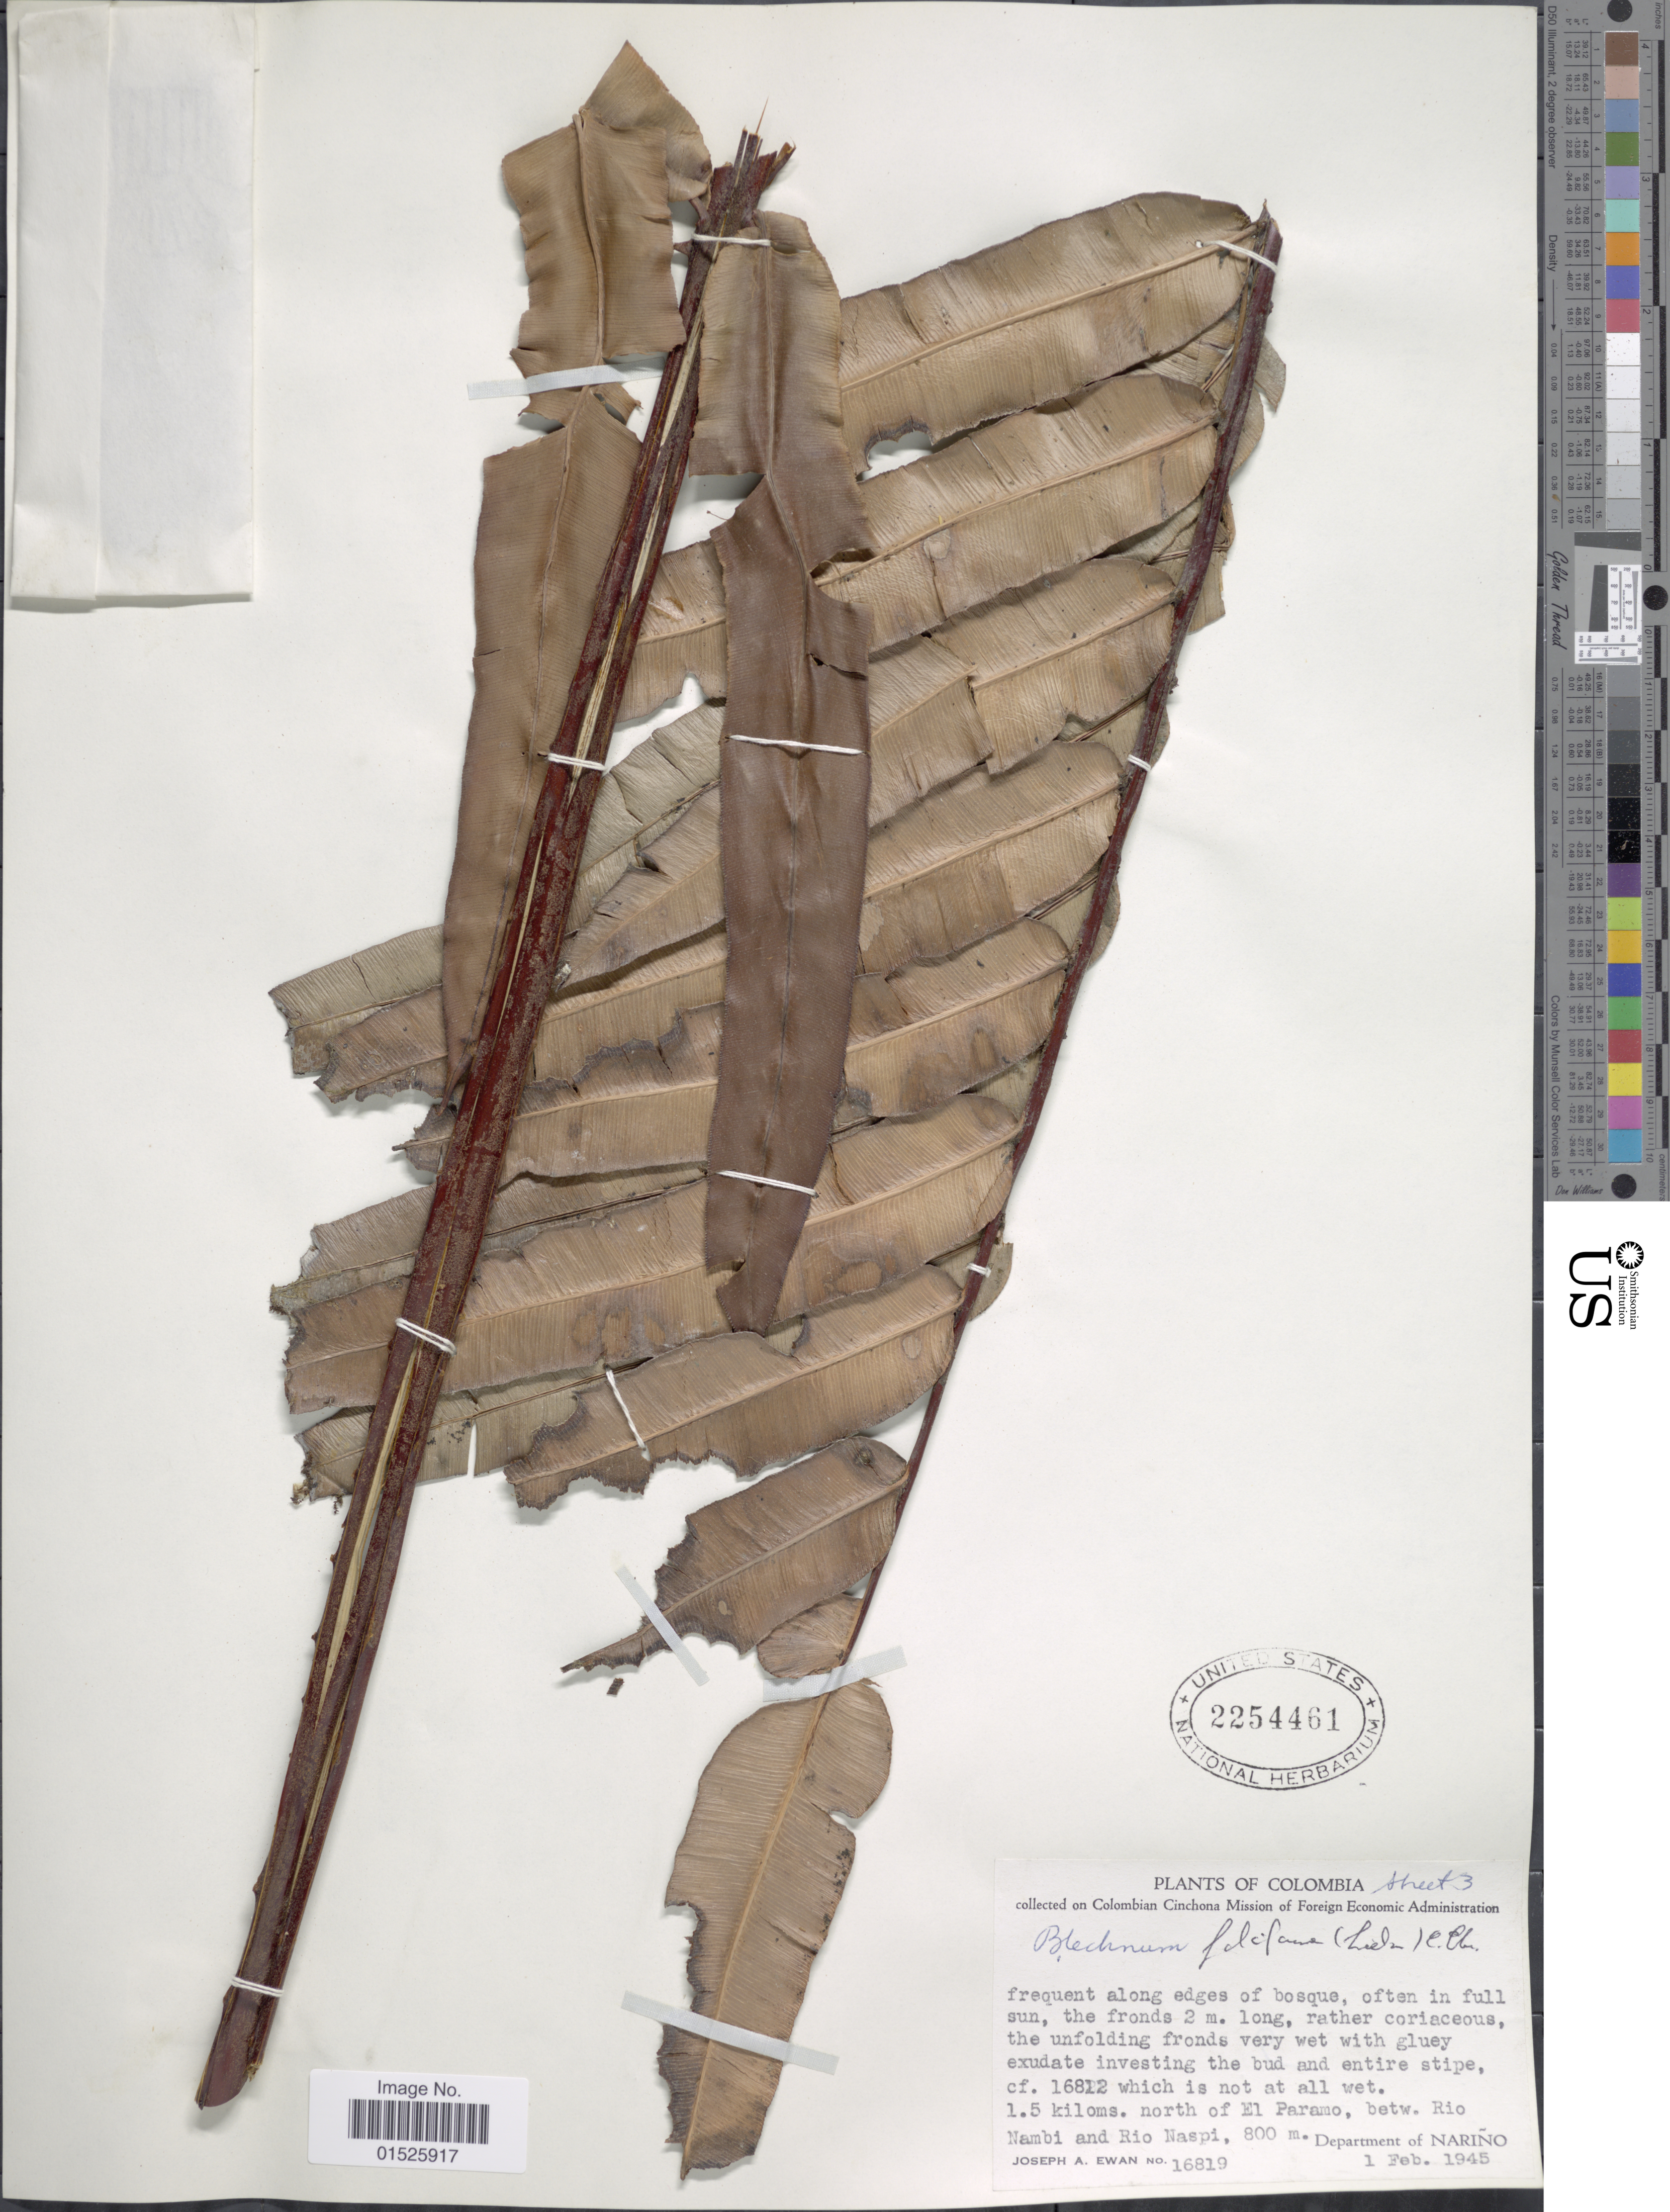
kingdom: Plantae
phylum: Tracheophyta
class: Polypodiopsida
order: Polypodiales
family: Blechnaceae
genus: Blechnum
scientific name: Blechnum falciforme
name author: (Liebm.) C. Chr.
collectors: J. A. Ewan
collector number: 16819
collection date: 1945-02-01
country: Colombia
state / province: Nariño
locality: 1.5 kiloms. north of El Paramo, betw. Rio Nambi and Rio Naspi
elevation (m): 800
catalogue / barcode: US 2254461